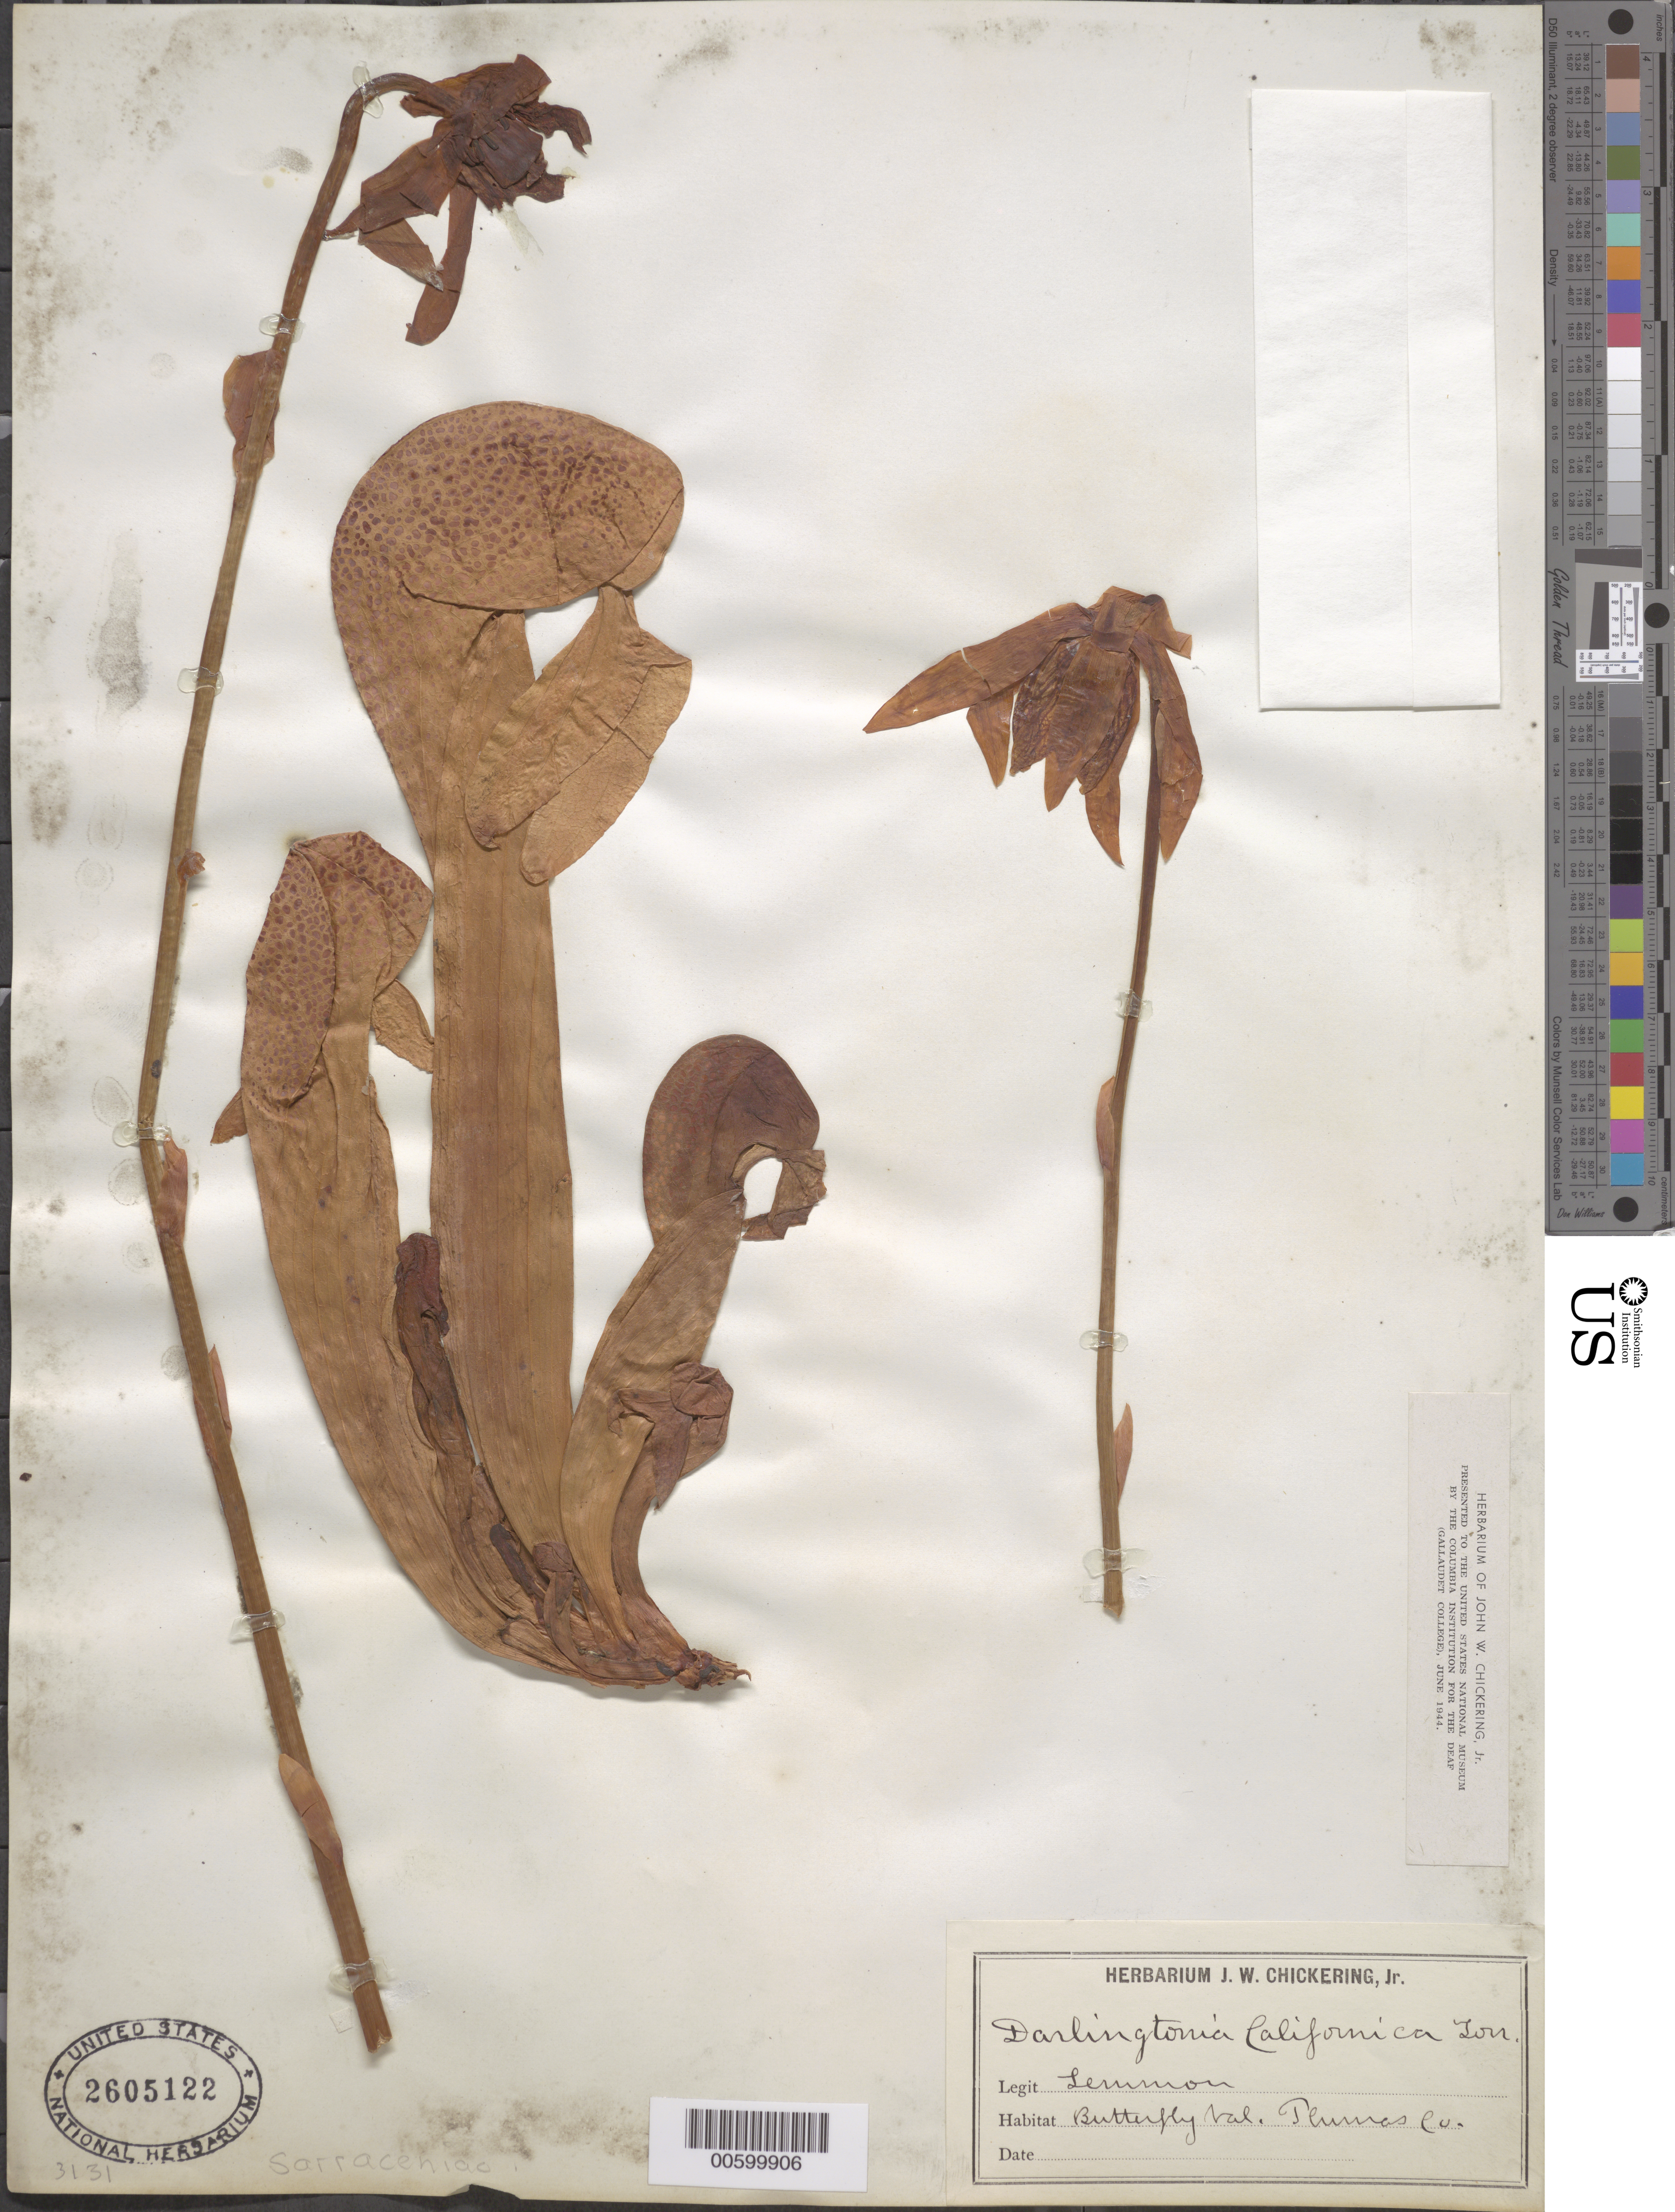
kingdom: Plantae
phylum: Tracheophyta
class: Magnoliopsida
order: Ericales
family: Sarraceniaceae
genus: Darlingtonia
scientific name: Darlingtonia californica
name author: Torr.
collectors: J. G. Lemmon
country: United States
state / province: California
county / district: Plumas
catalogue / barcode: US 2605122